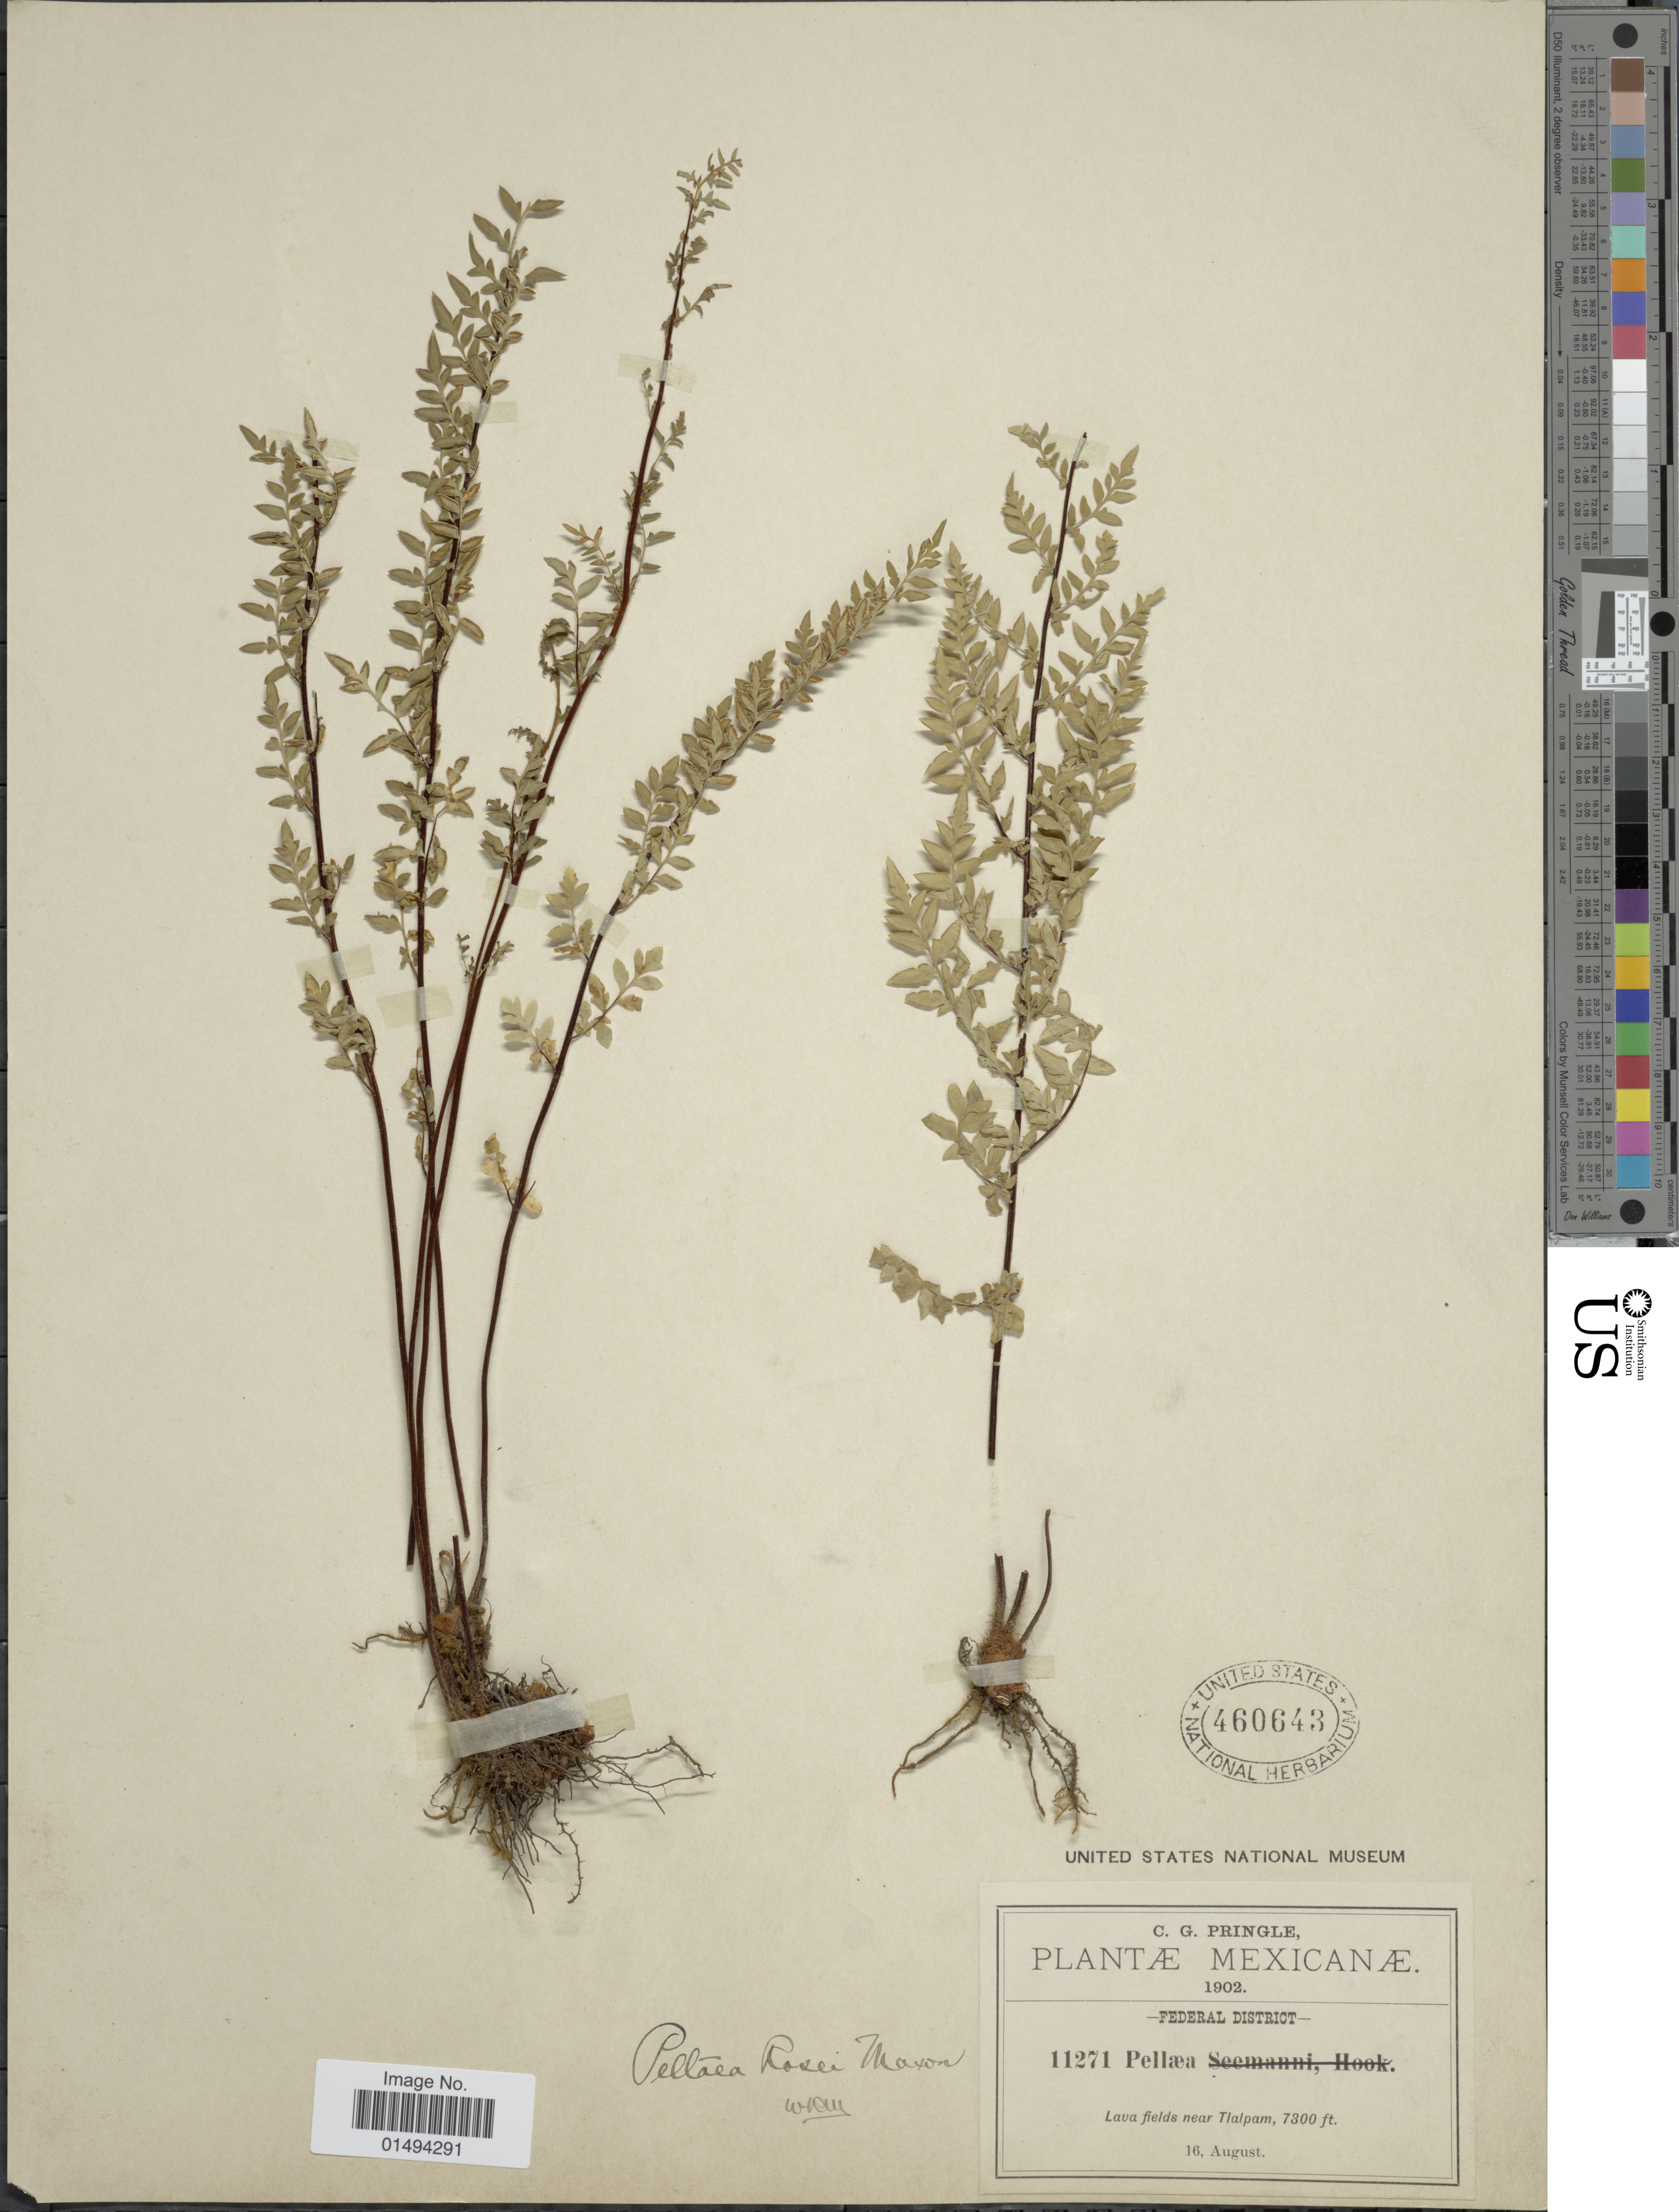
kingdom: Plantae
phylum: Tracheophyta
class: Polypodiopsida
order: Polypodiales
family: Pteridaceae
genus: Myriopteris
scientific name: Myriopteris allosuroides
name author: (Mett.) Grusz & Windham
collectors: C. G. Pringle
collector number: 11271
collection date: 1902-08-16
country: Mexico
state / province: Distrito Federal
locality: Lava Fields near Tialpam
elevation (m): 2225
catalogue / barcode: US 460643